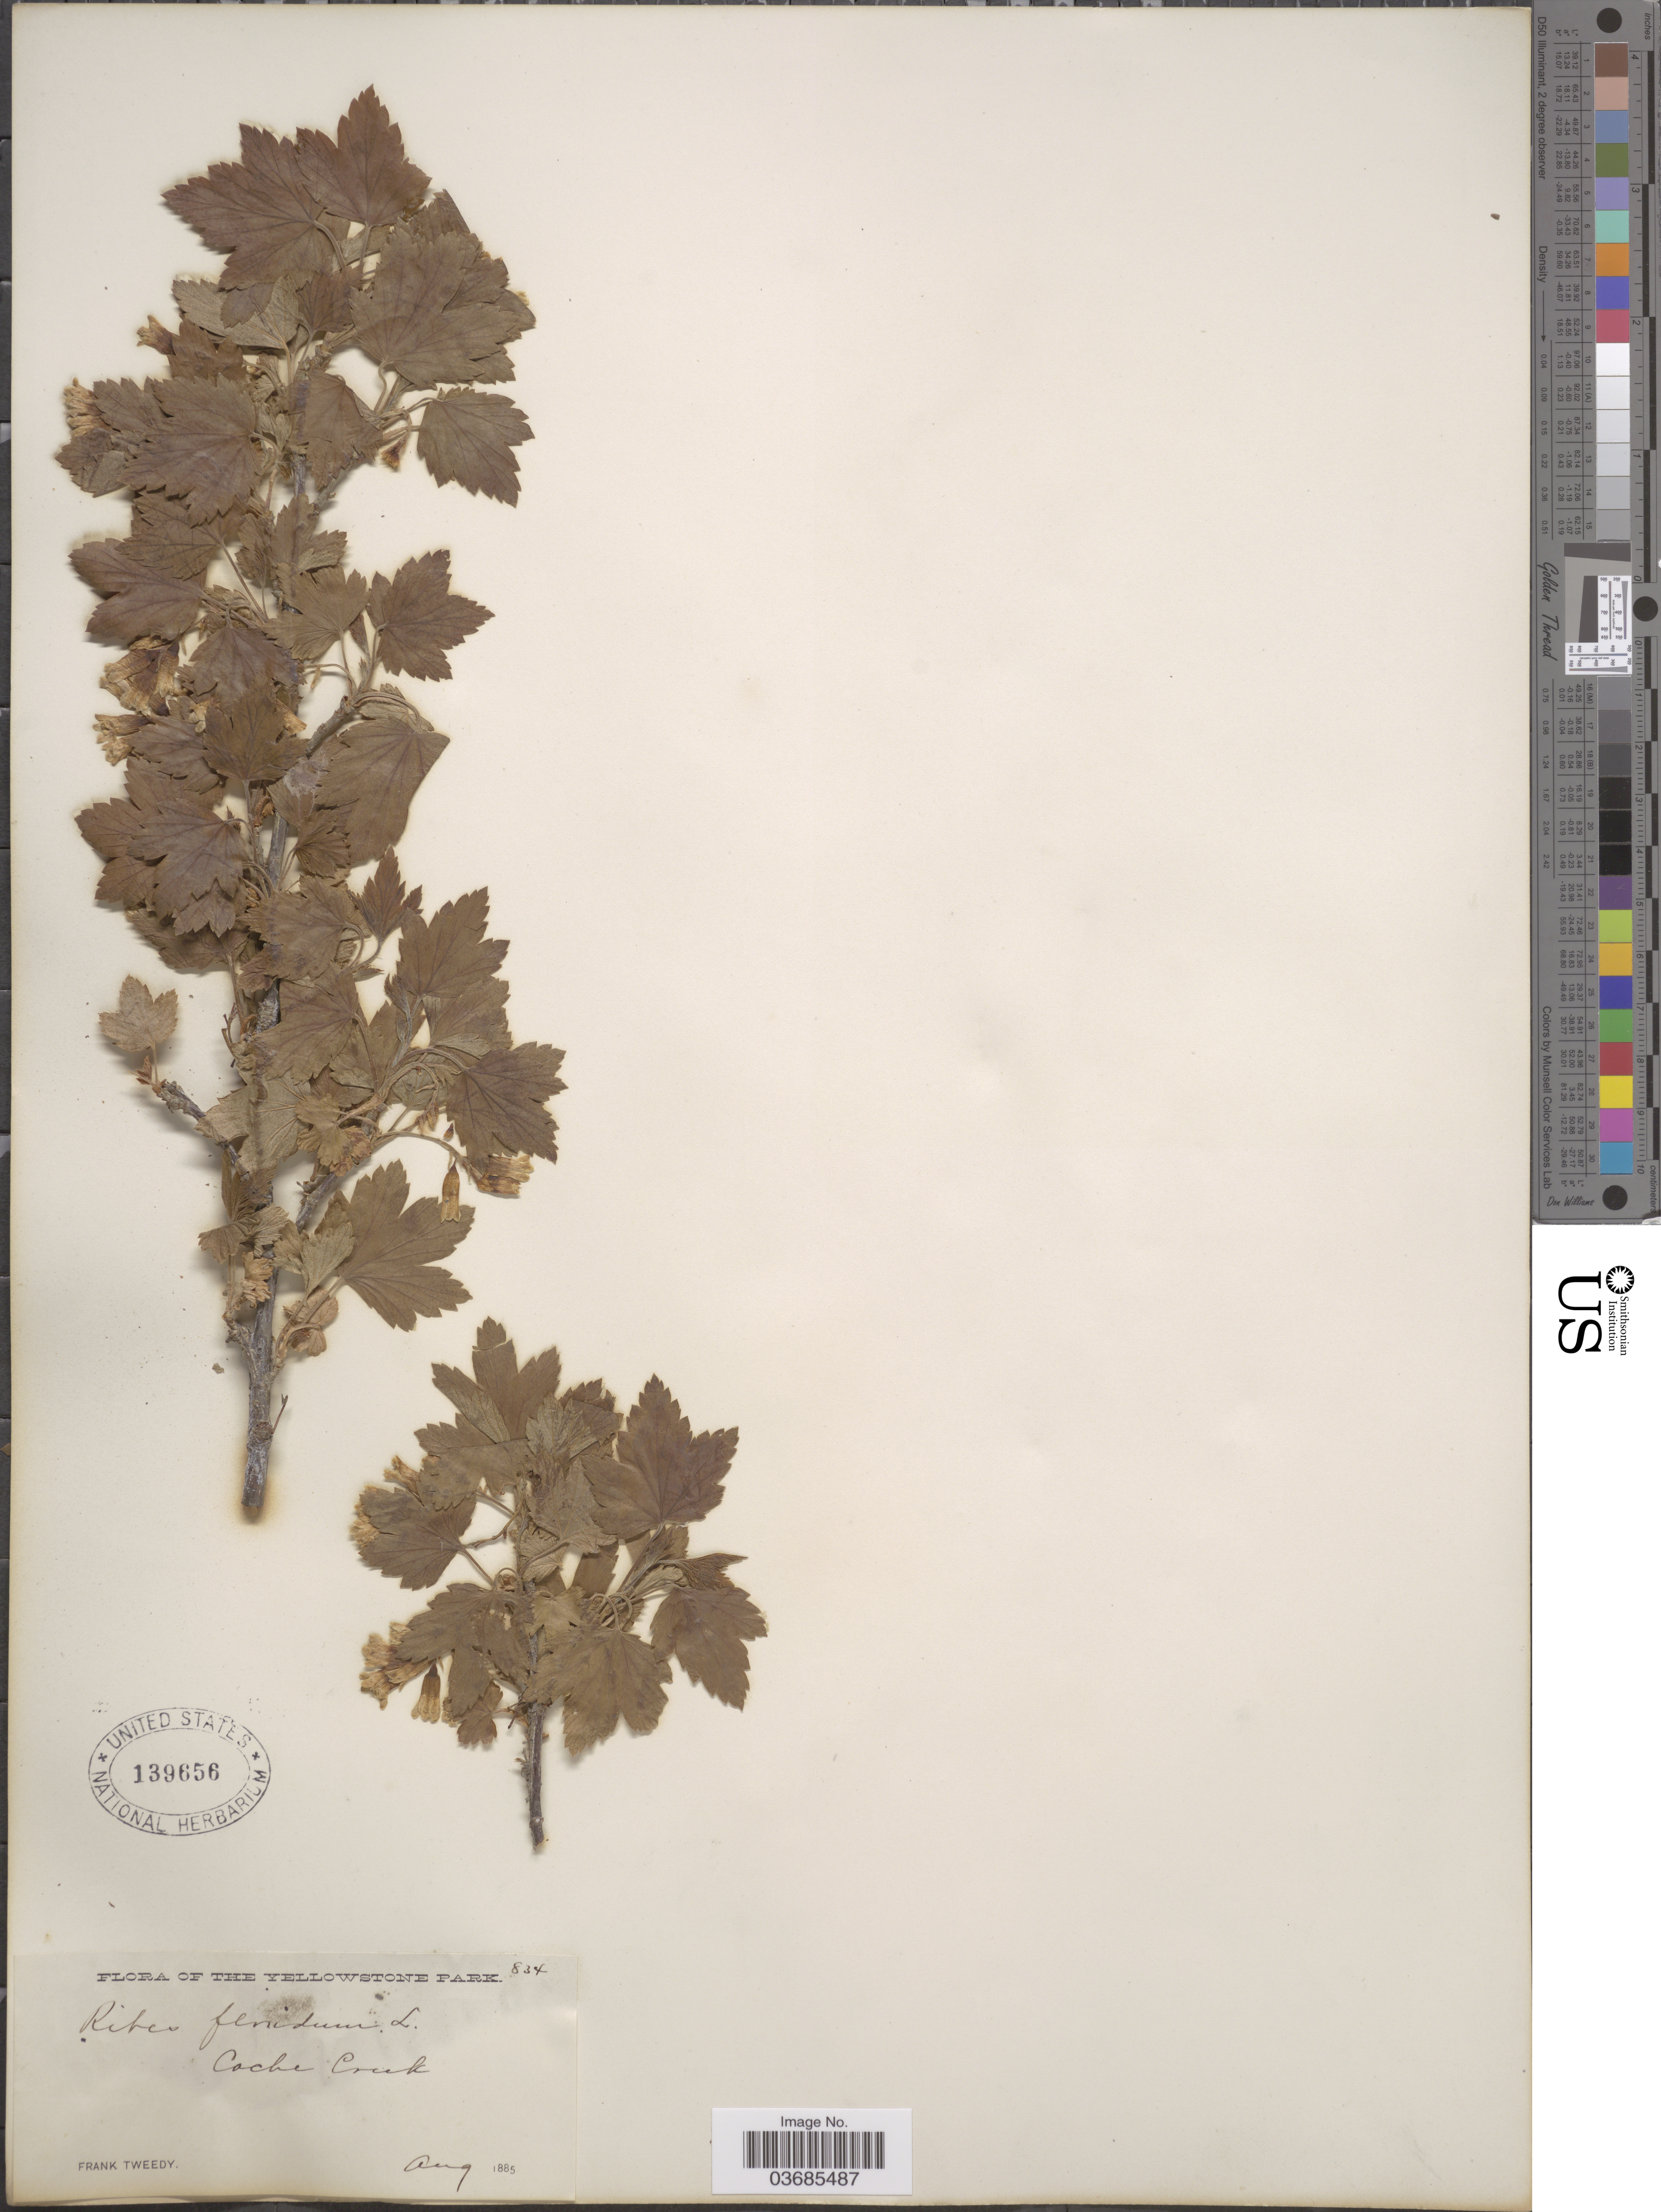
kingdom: Plantae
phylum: Tracheophyta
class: Magnoliopsida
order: Saxifragales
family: Grossulariaceae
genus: Ribes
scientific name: Ribes americanum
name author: Mill.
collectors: F. Tweedy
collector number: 834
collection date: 1885-08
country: United States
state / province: Wyoming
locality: Yellowstone Park. Cache Creek.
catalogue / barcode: US 139656